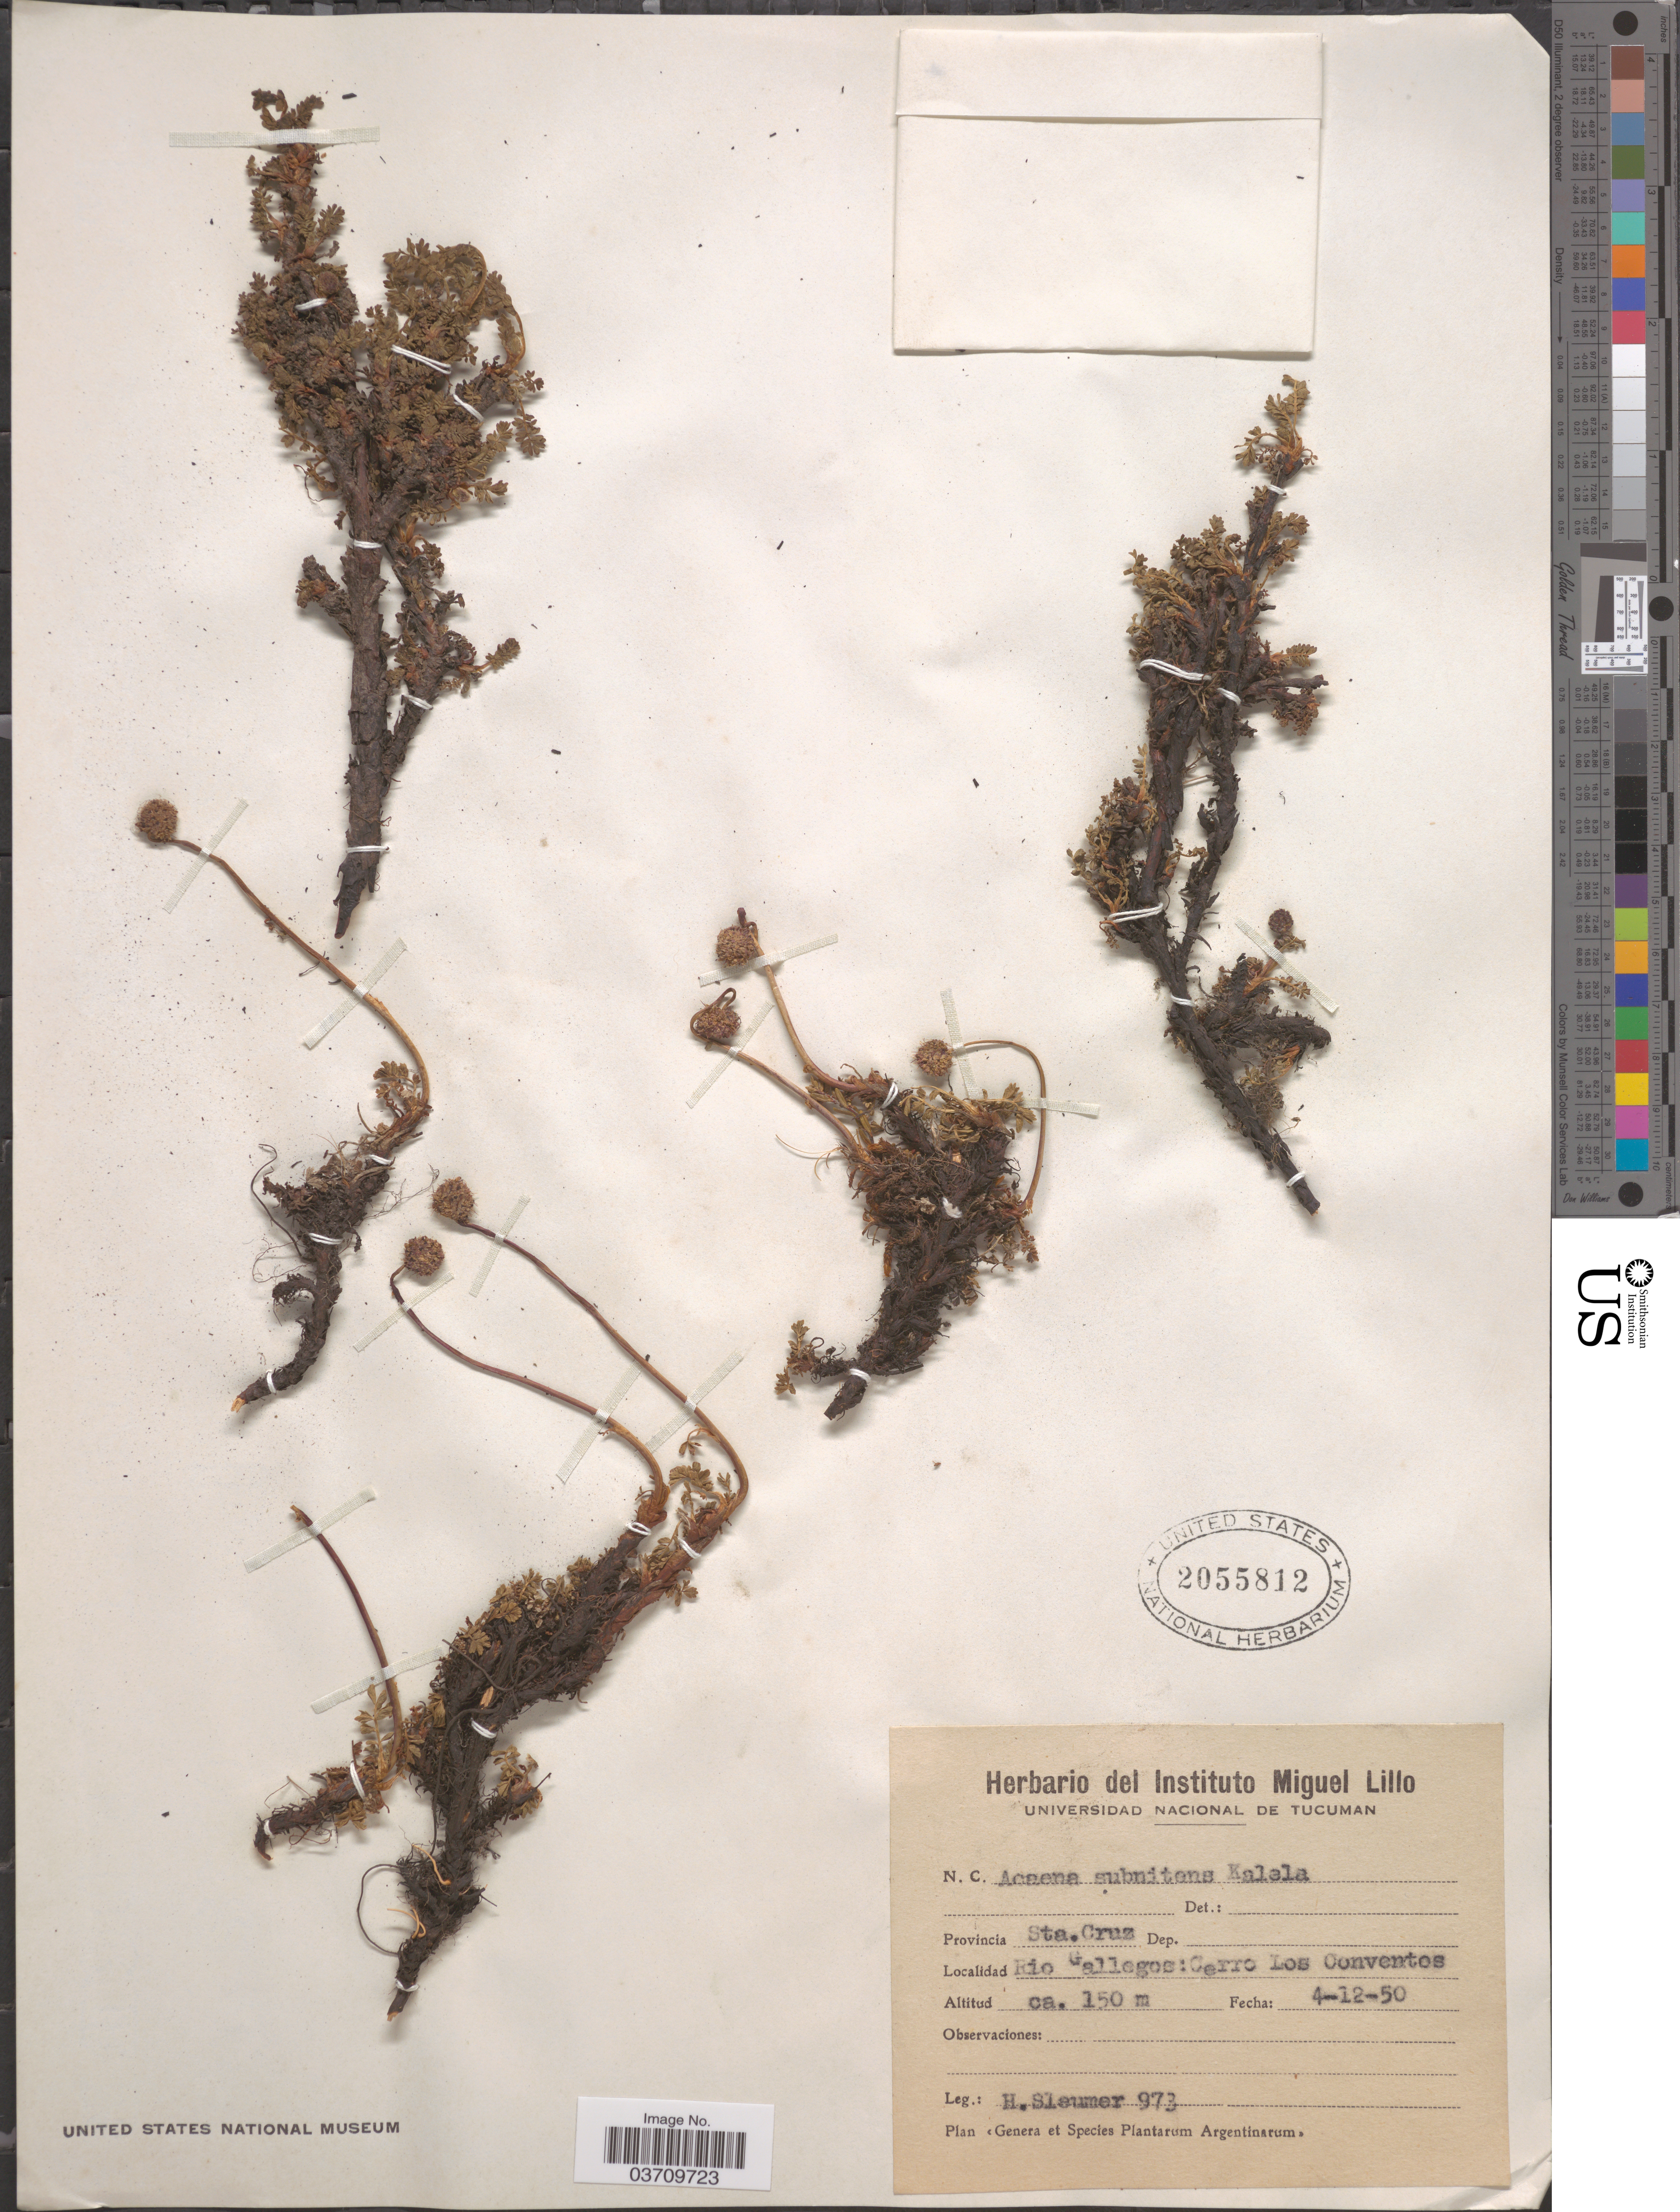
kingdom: Plantae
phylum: Tracheophyta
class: Magnoliopsida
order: Rosales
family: Rosaceae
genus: Acaena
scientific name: Acaena subnitens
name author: Kalela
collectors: H. O. Sleumer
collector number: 973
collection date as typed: Transcribed d/m/y: 4/12/50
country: Argentina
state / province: Santa Cruz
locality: Rio Gallegos: Cerro Los Conventos.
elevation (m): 150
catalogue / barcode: US 2055812